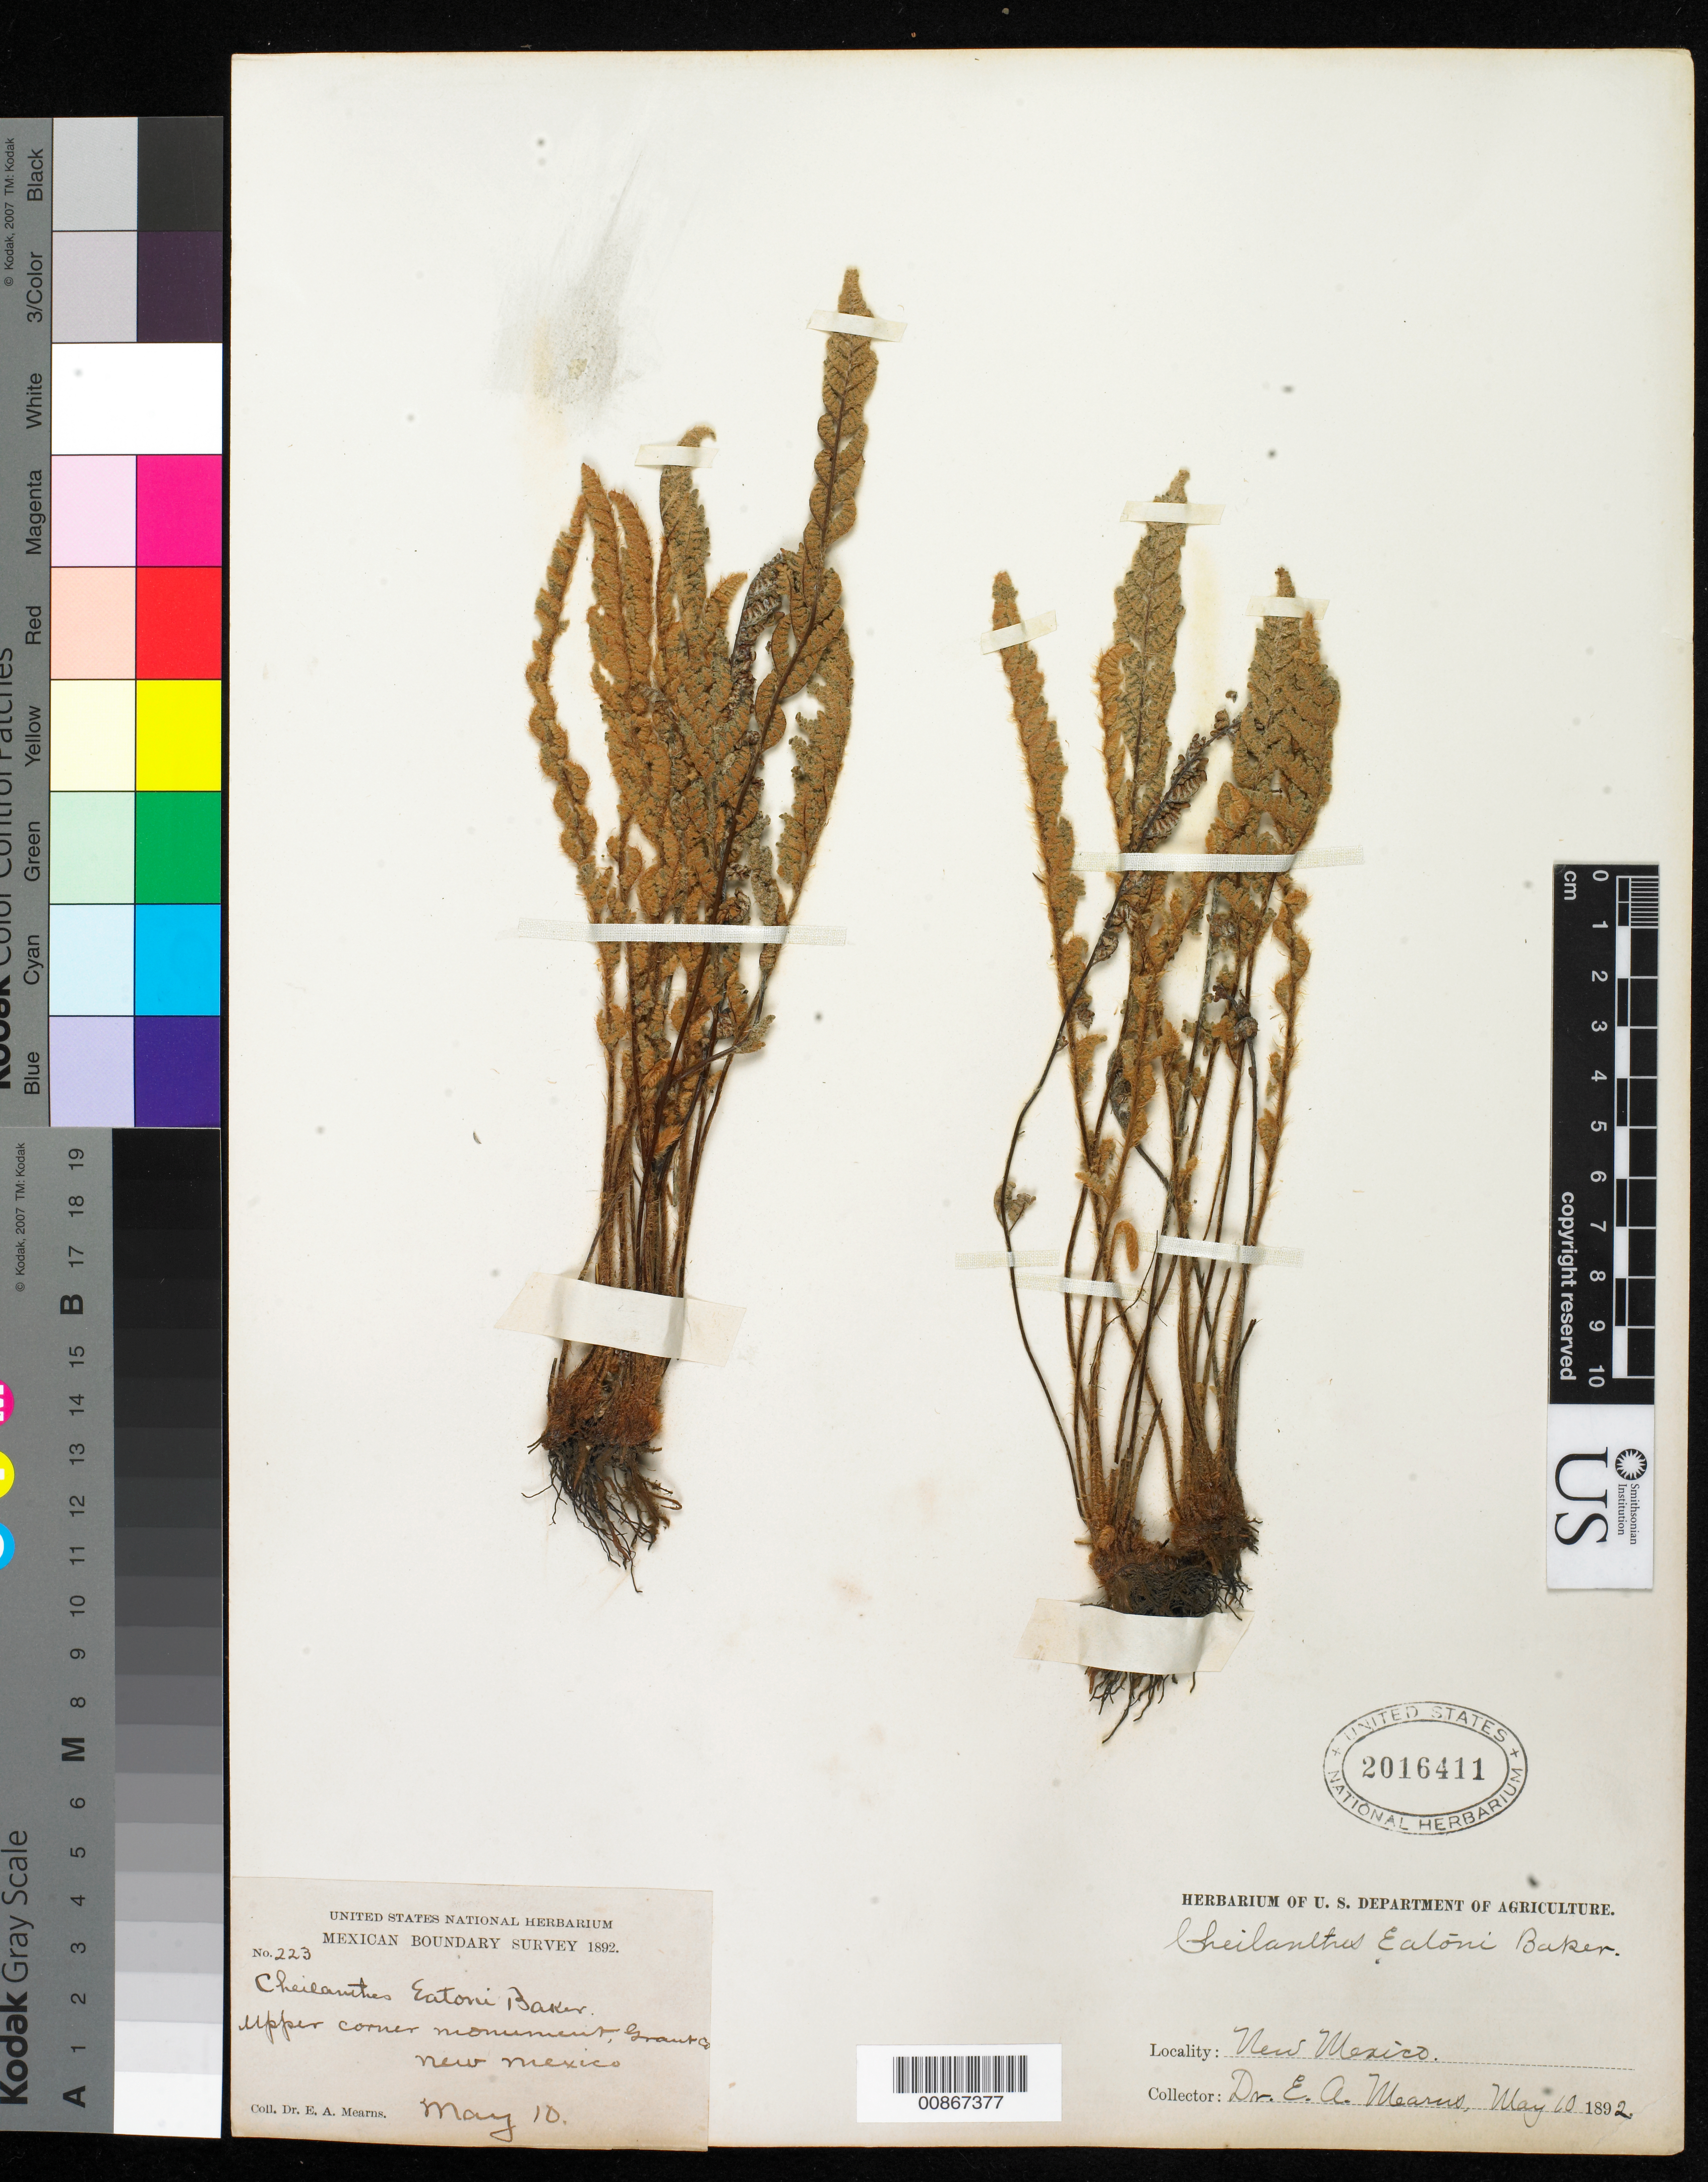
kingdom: Plantae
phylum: Tracheophyta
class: Polypodiopsida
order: Polypodiales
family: Pteridaceae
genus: Myriopteris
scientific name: Myriopteris rufa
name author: Fée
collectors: E. A. Mearns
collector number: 223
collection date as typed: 10 May 1892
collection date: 1892-05-10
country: United States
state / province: New Mexico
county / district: Grant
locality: Upper corner monument, Grant County, New Mexico.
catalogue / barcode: US 2016411